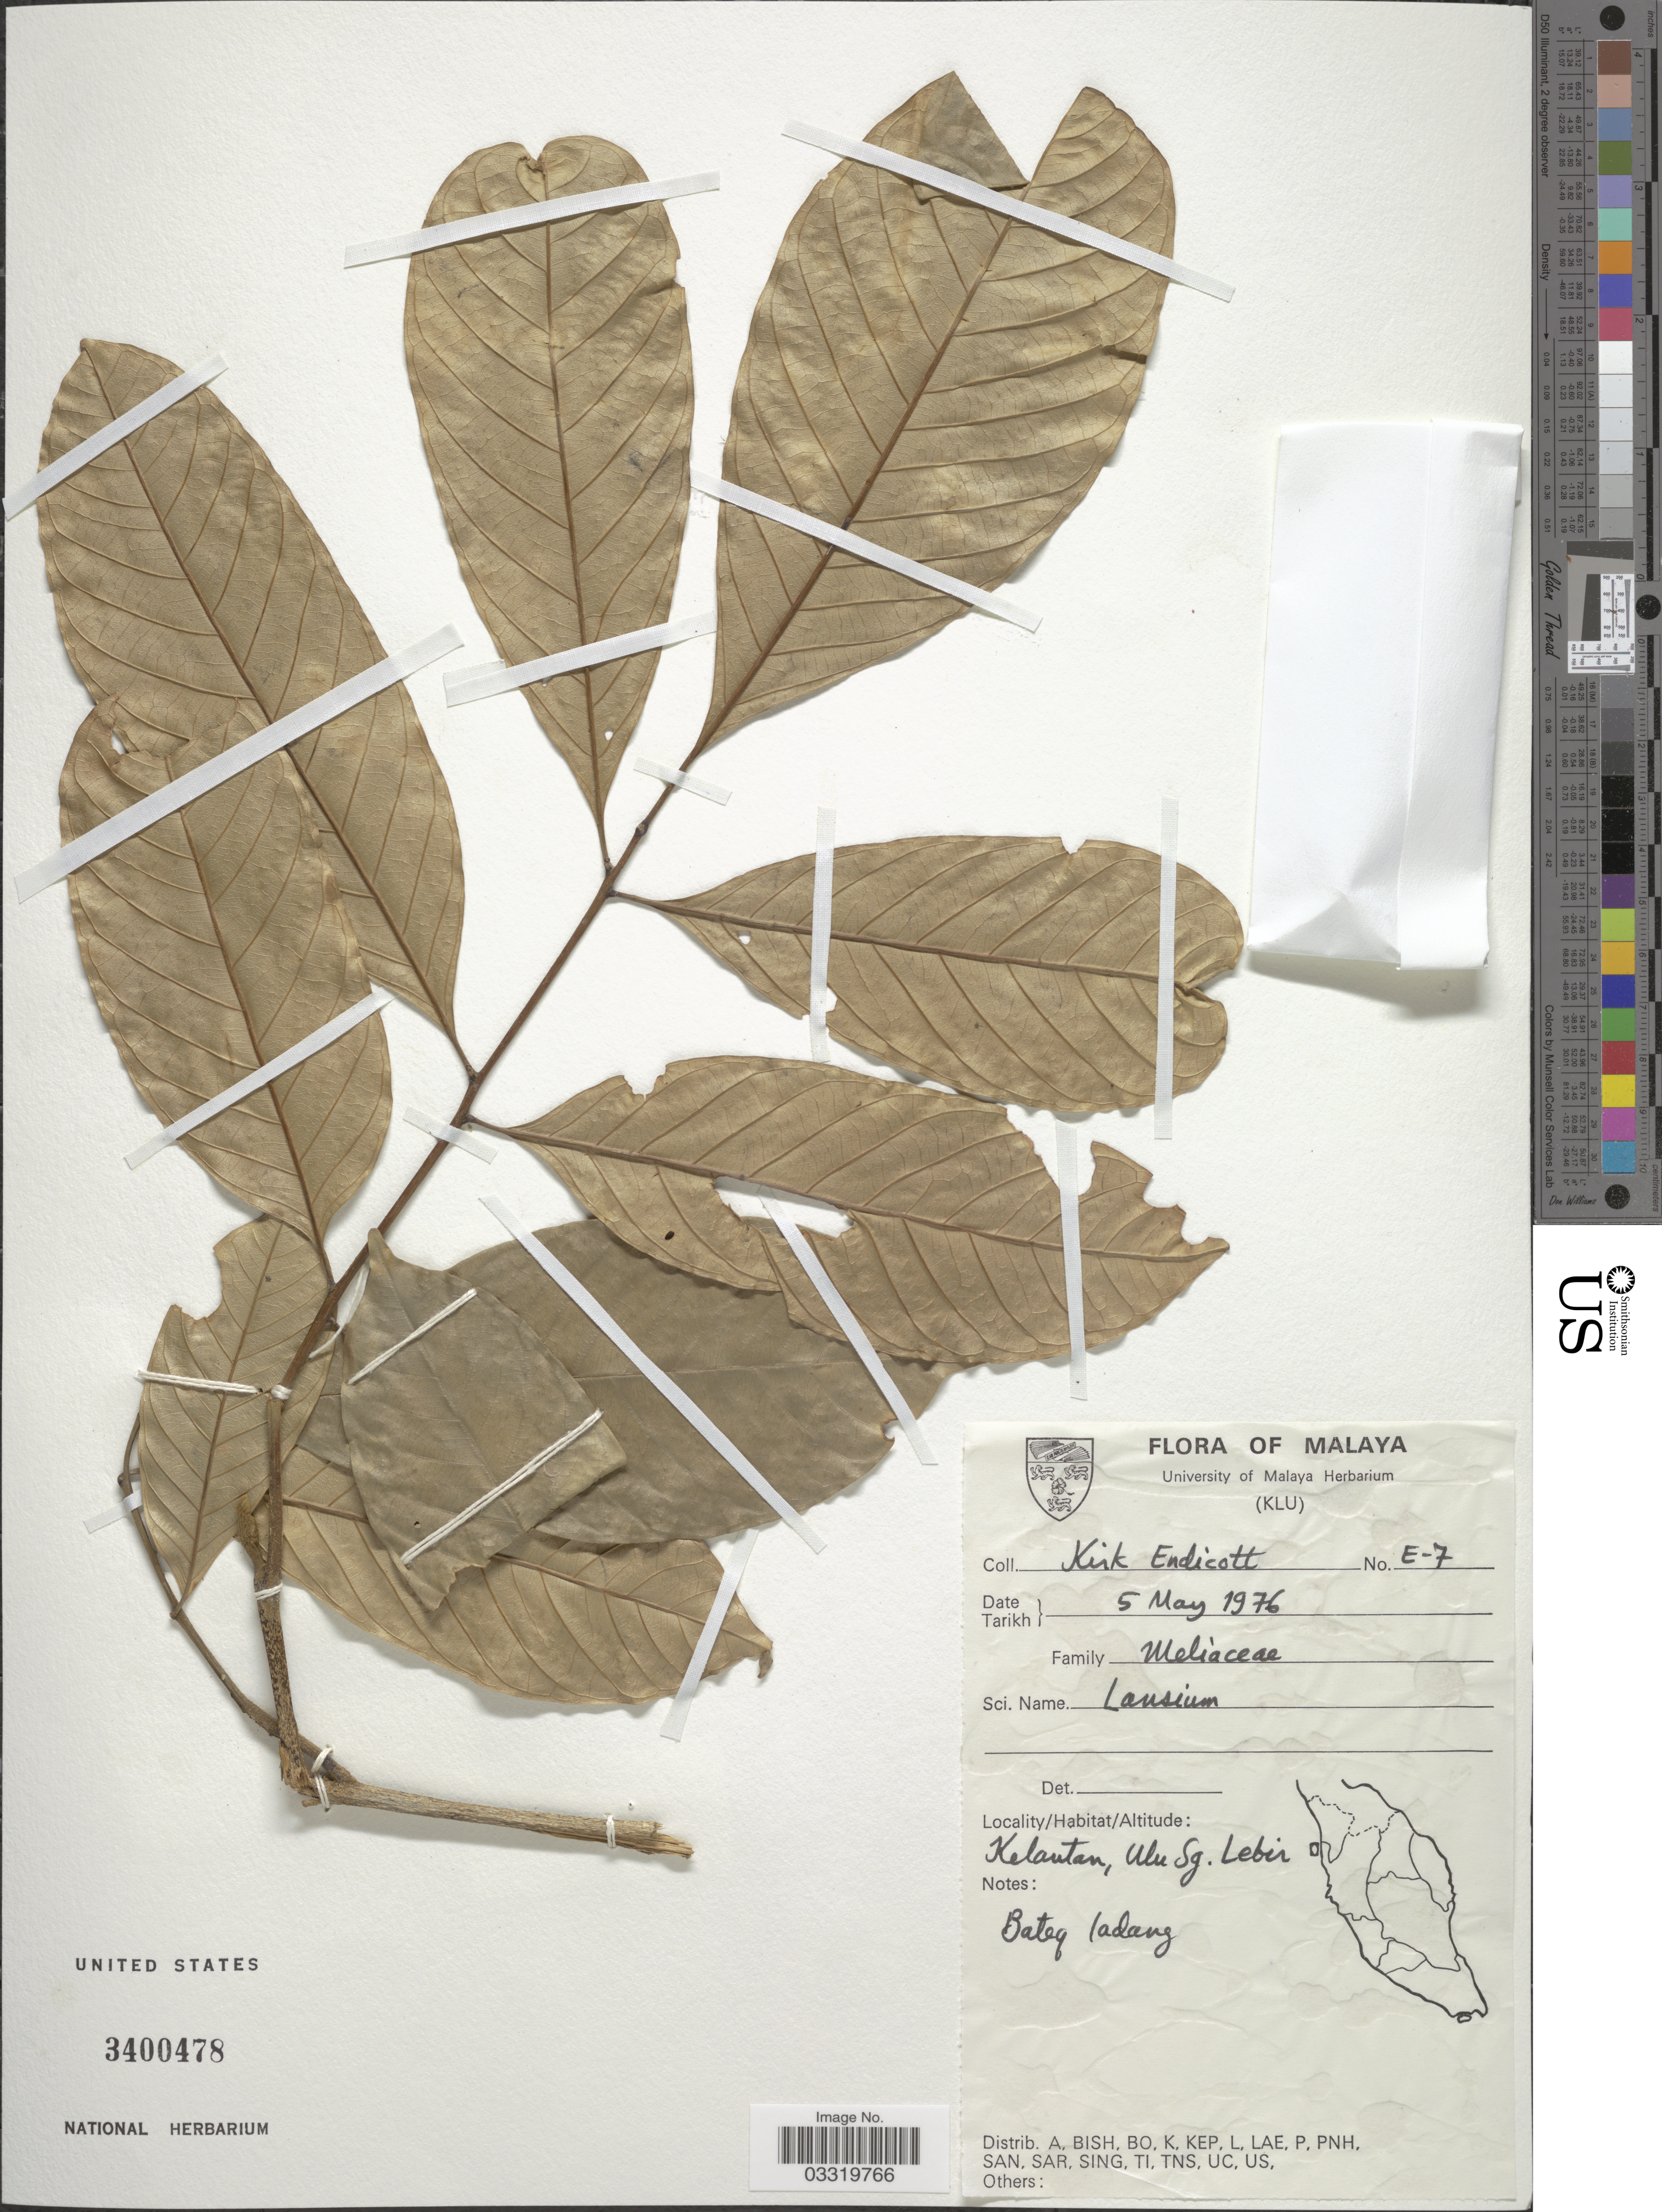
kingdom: Plantae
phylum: Tracheophyta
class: Magnoliopsida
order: Sapindales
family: Meliaceae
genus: Lansium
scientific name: Lansium domesticum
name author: Corrêa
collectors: K. Endicott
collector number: E-7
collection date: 1976-05-05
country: Malaysia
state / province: Kelantan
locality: Malaya, Ulu Sg. Lebir.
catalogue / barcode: US 3400478